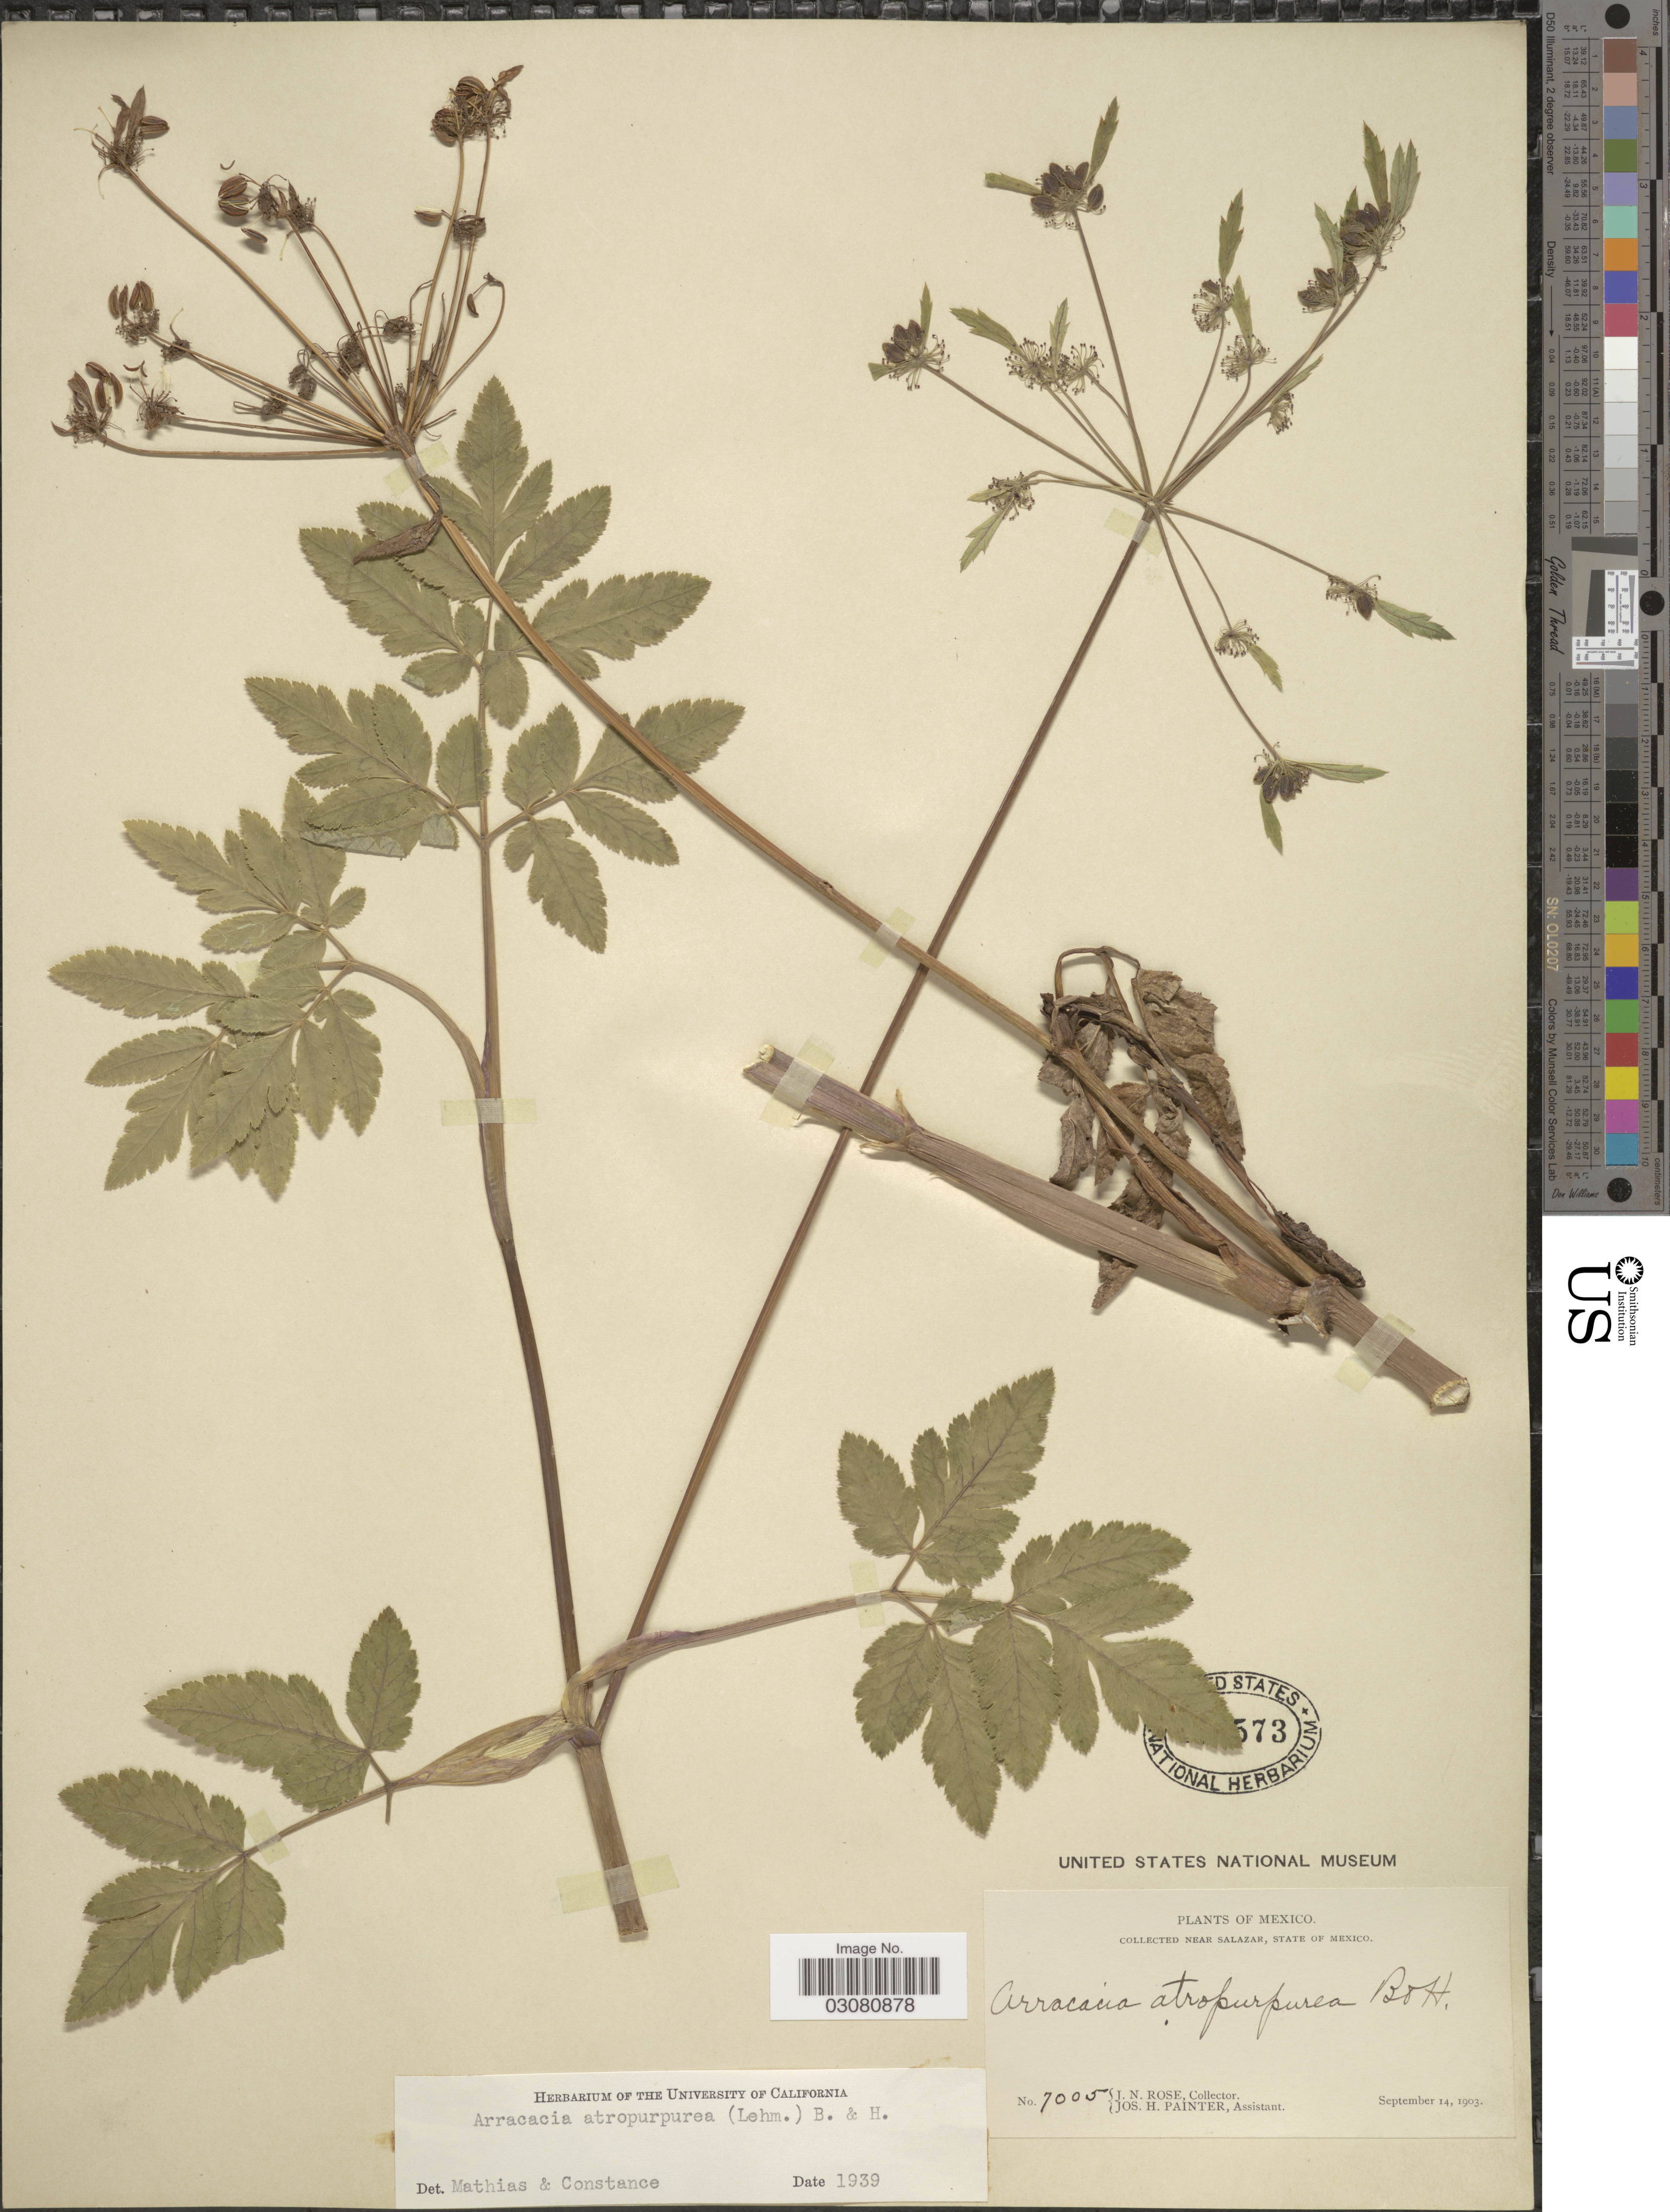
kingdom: Plantae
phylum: Tracheophyta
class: Magnoliopsida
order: Apiales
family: Apiaceae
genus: Arracacia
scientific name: Arracacia atropurpurea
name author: (Lehm.) Benth. & Hook. f. ex Hemsl.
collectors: J. N. Rose & J. H. Painter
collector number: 7005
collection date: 1903-09-14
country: Mexico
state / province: México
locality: Near Salazar.